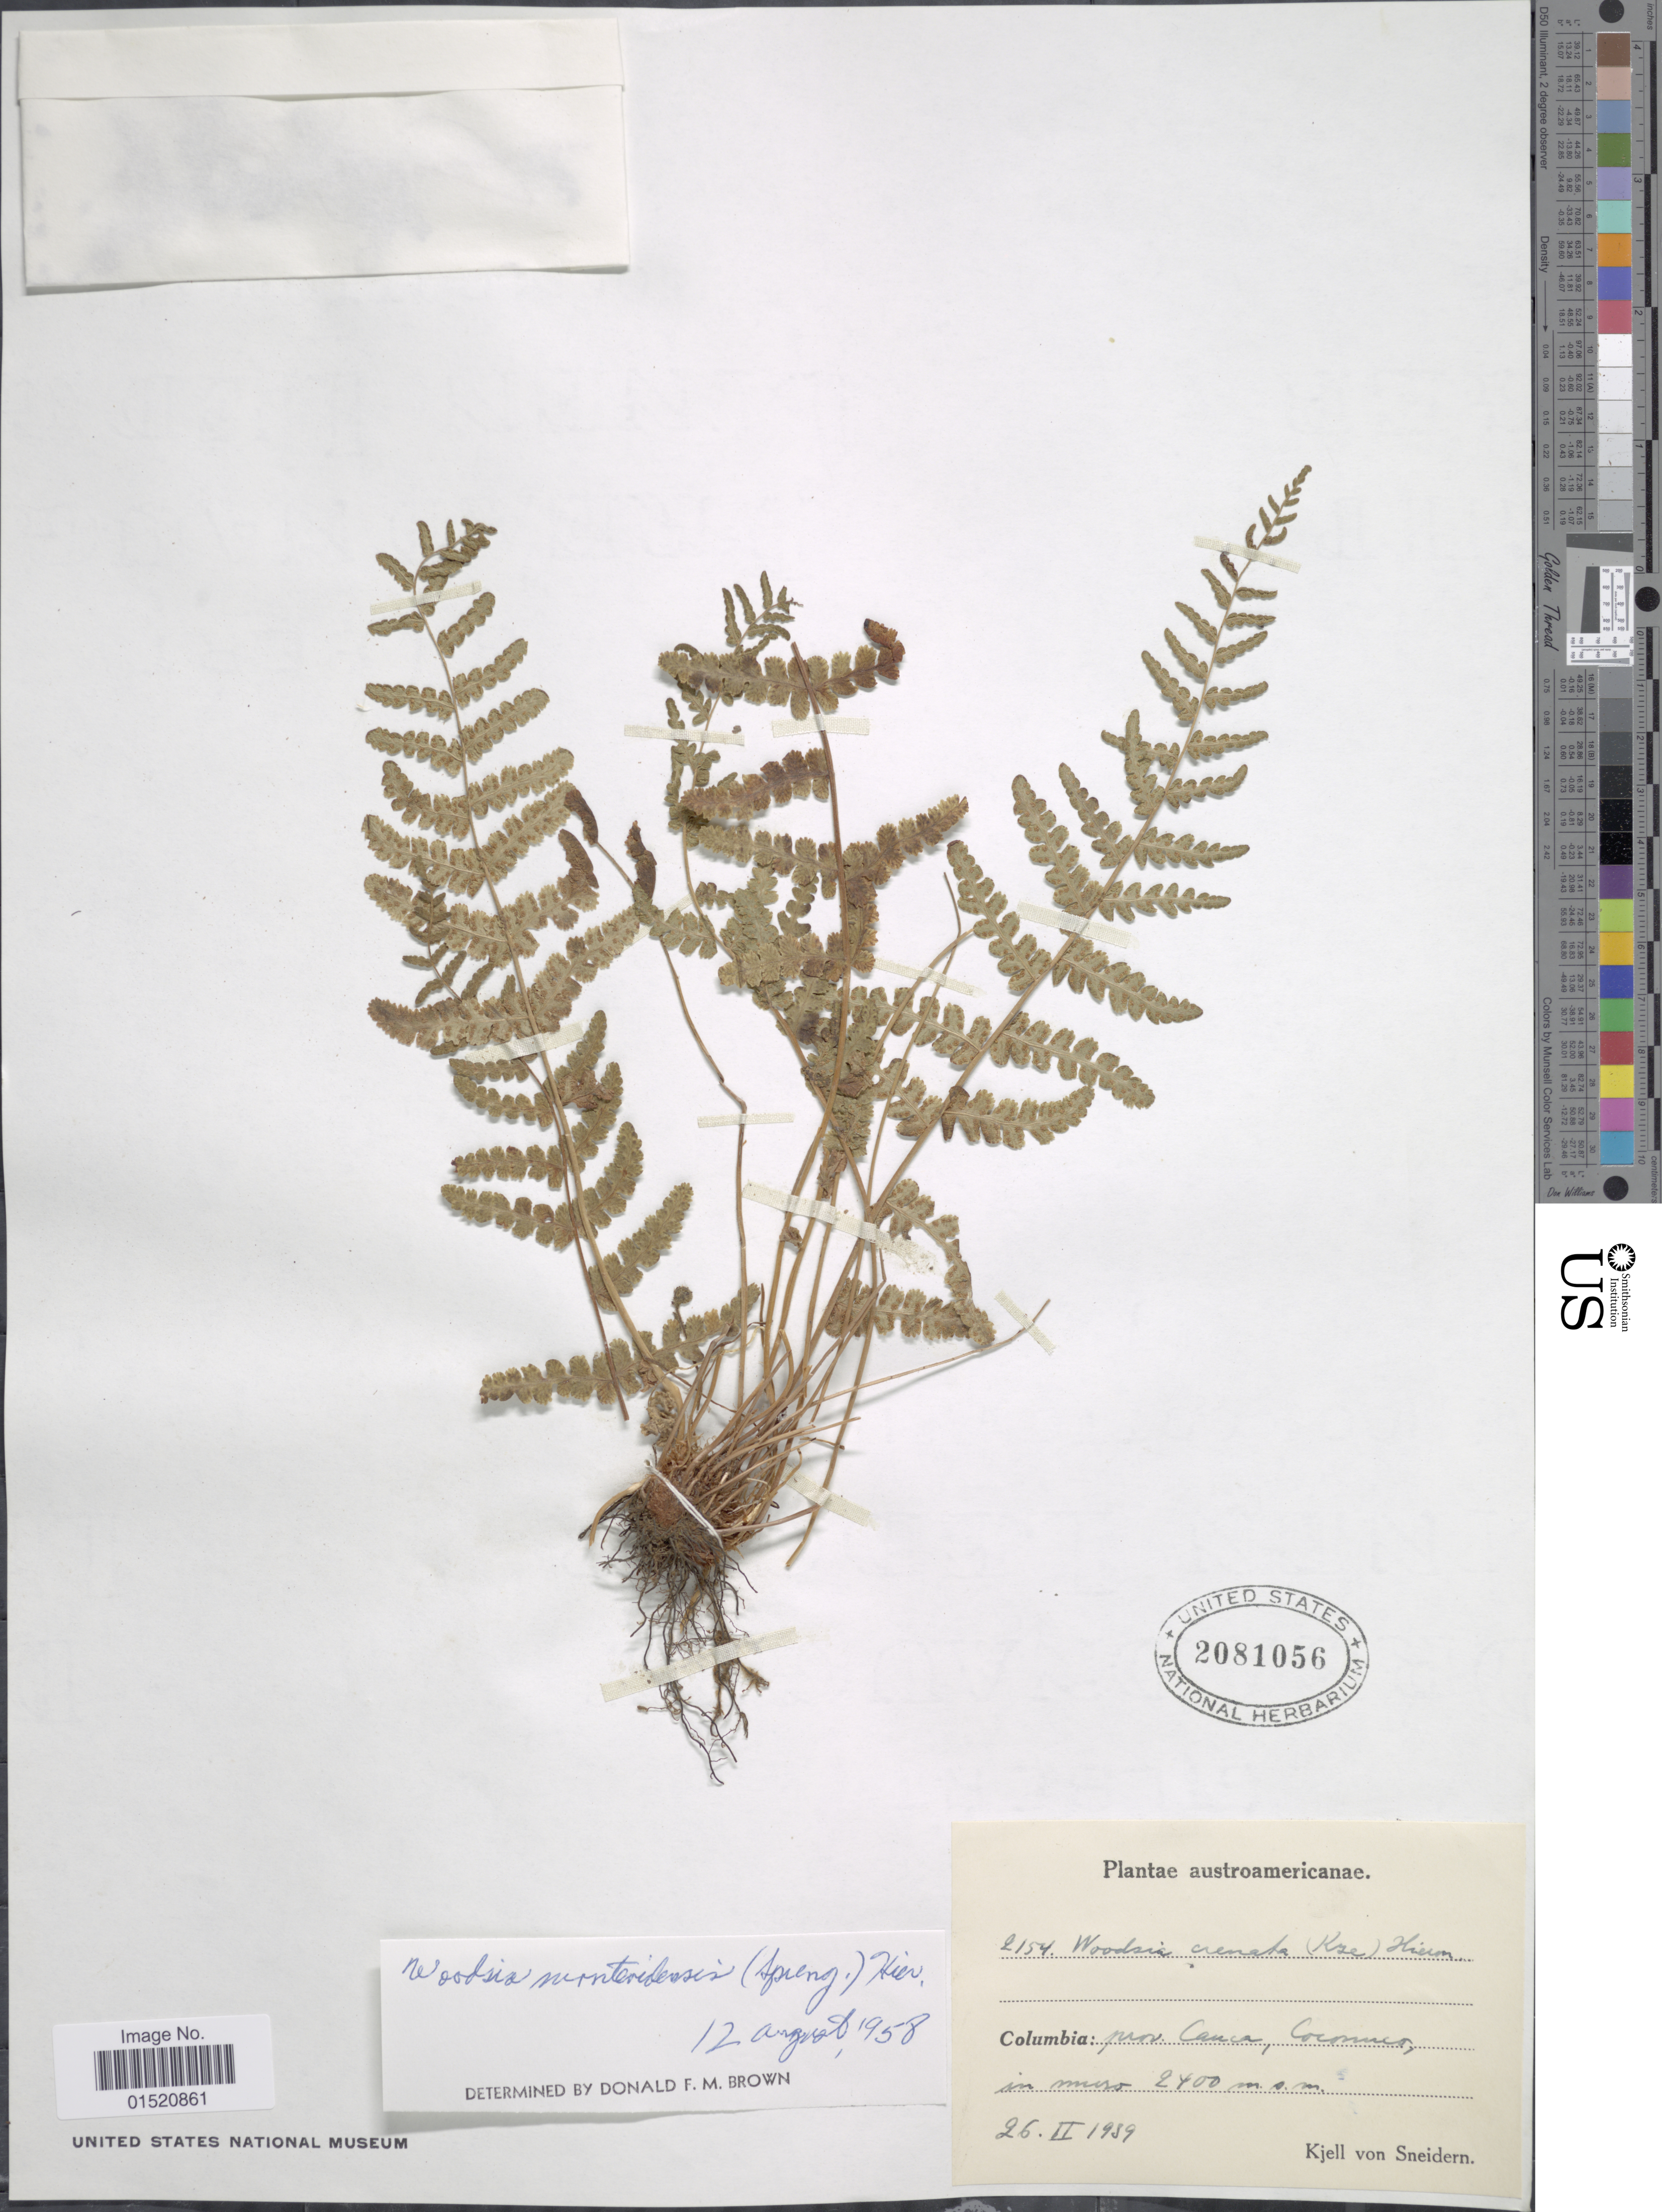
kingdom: Plantae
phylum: Tracheophyta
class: Polypodiopsida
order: Polypodiales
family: Woodsiaceae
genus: Woodsia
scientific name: Woodsia montevidensis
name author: (Spreng.) Hieron.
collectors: K. von Sneidern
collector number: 2154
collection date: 1939-02-26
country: Colombia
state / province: Cauca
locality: Coconuco in muro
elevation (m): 2400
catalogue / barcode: US 2081056